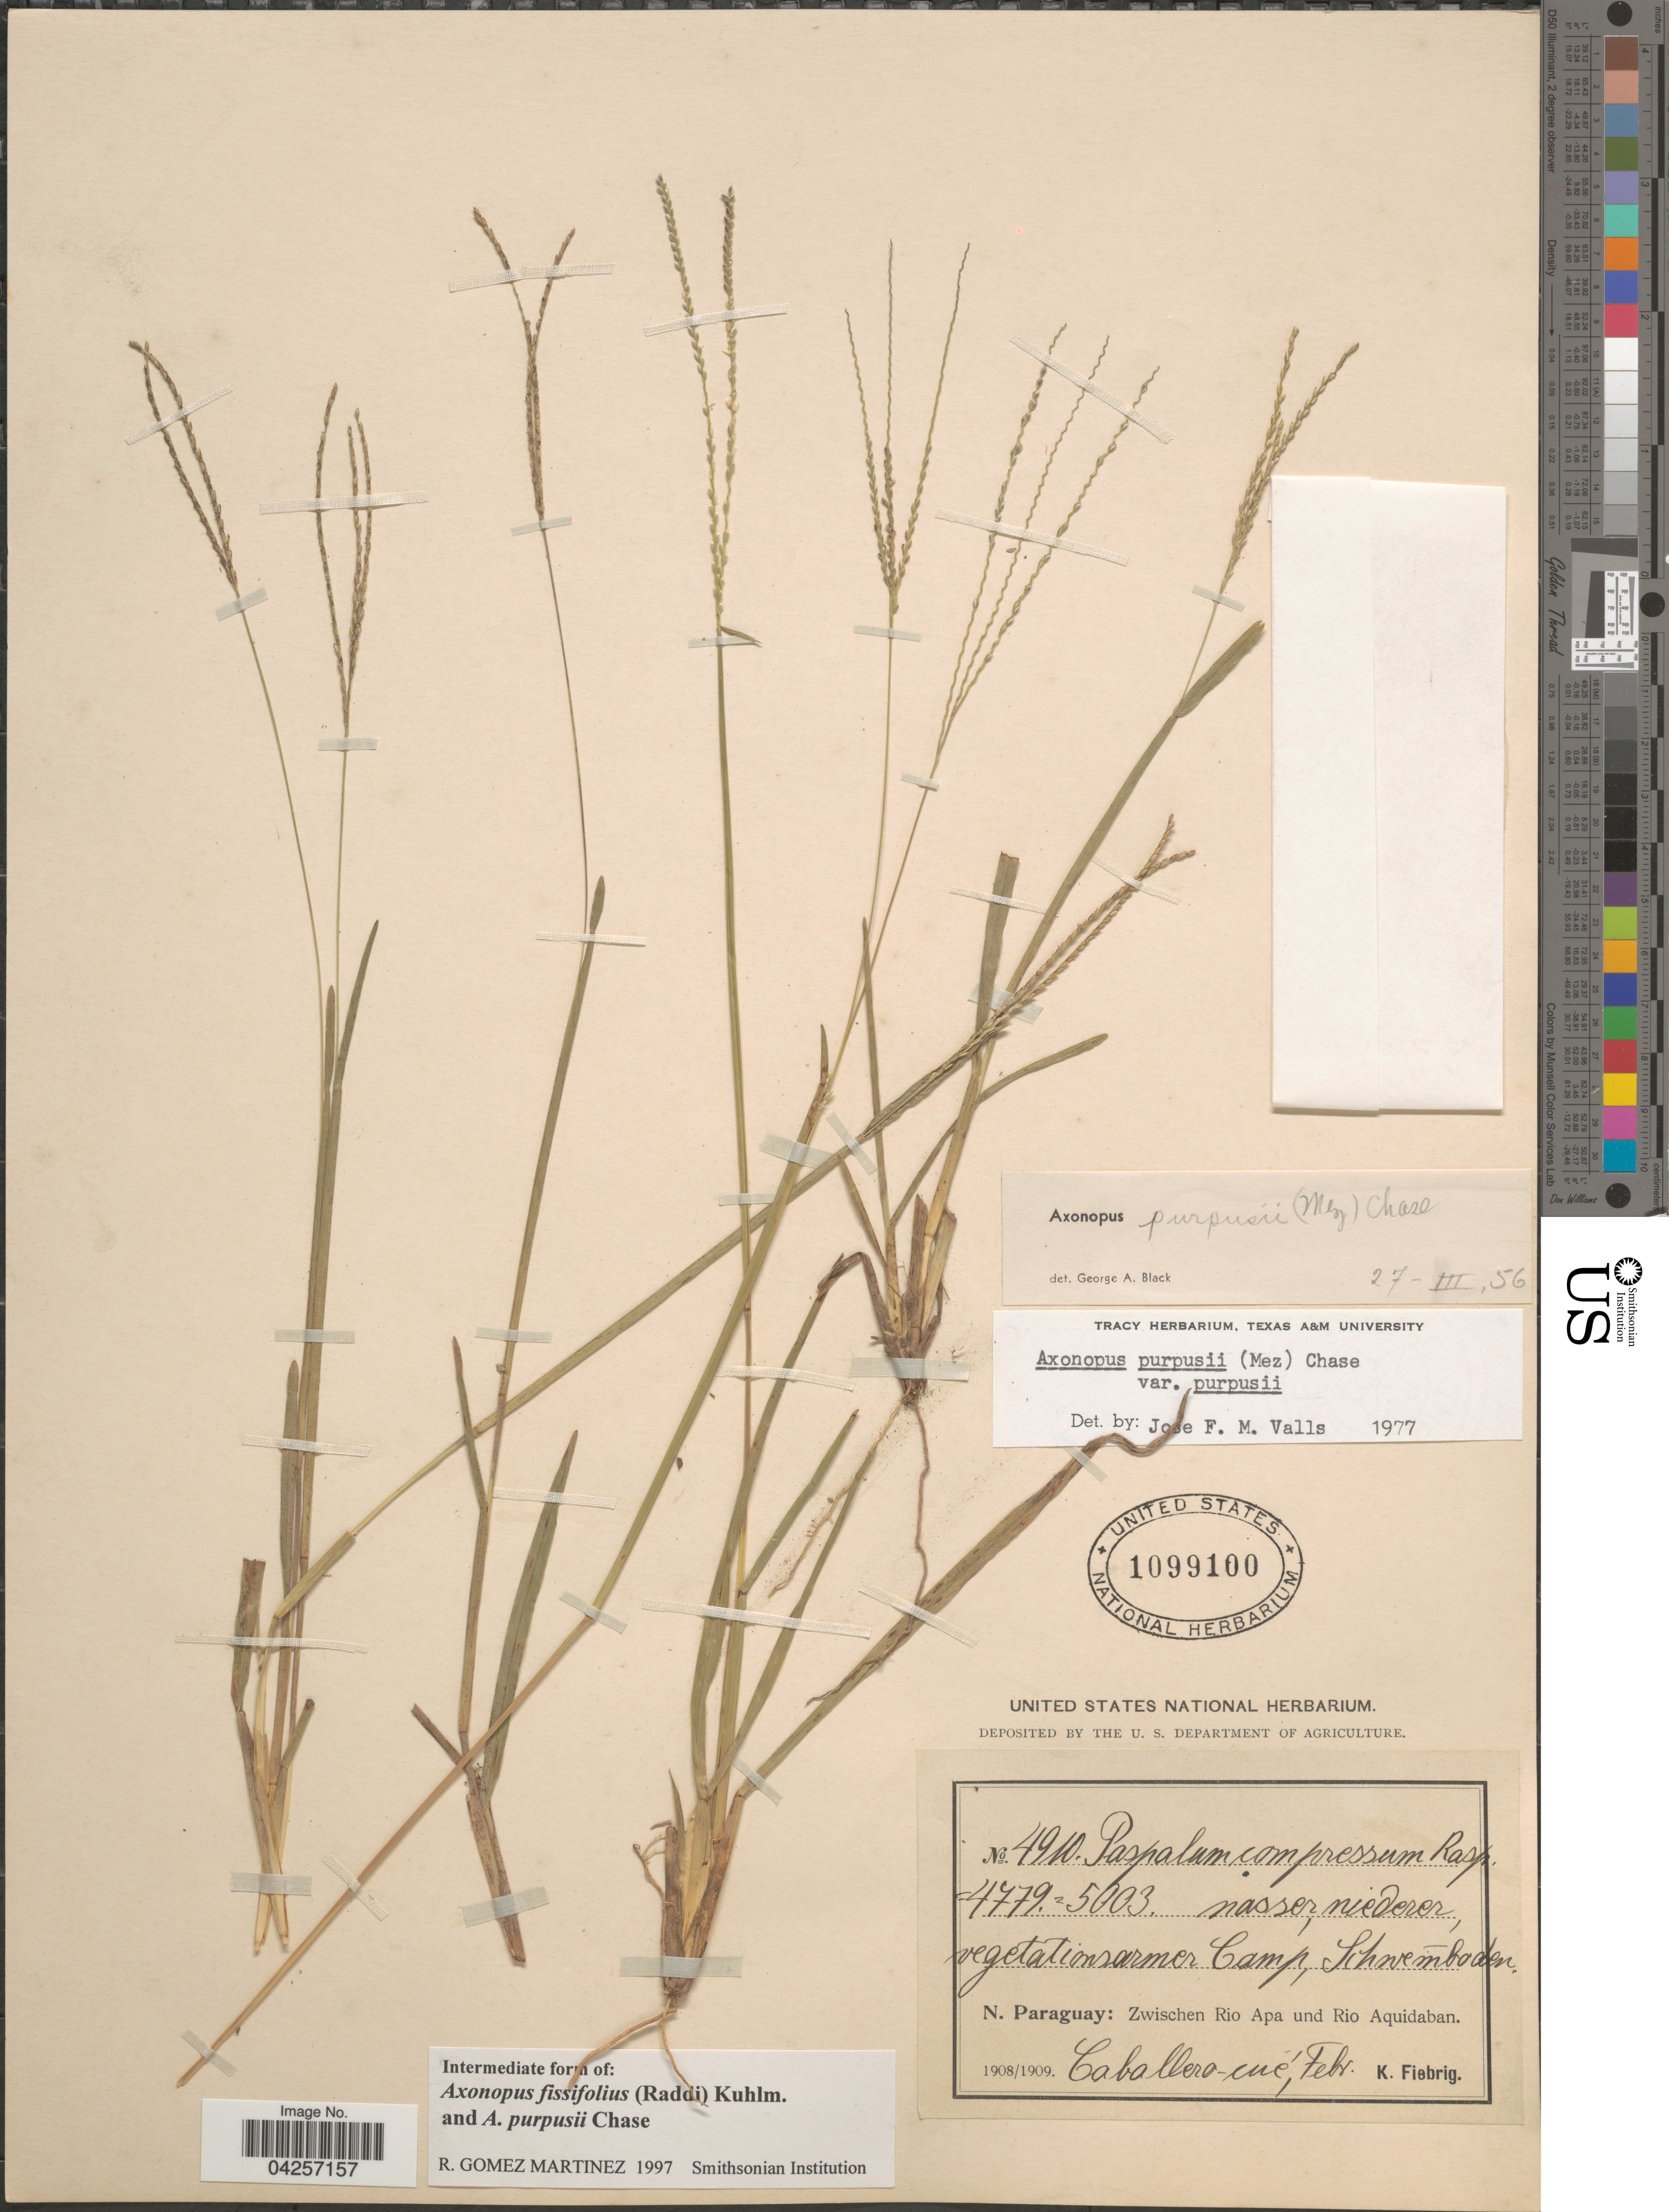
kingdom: Plantae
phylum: Tracheophyta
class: Liliopsida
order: Poales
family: Poaceae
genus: Axonopus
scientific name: Axonopus fissifolius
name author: (Raddi) Kuhlm.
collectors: K. Fiebrig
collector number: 4910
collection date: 1908-02/1909-02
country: Paraguay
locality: N. Paraguay: Zwischen Rio Apa und Rio Aquidaban. Caballero-cué.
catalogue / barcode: US 1099100